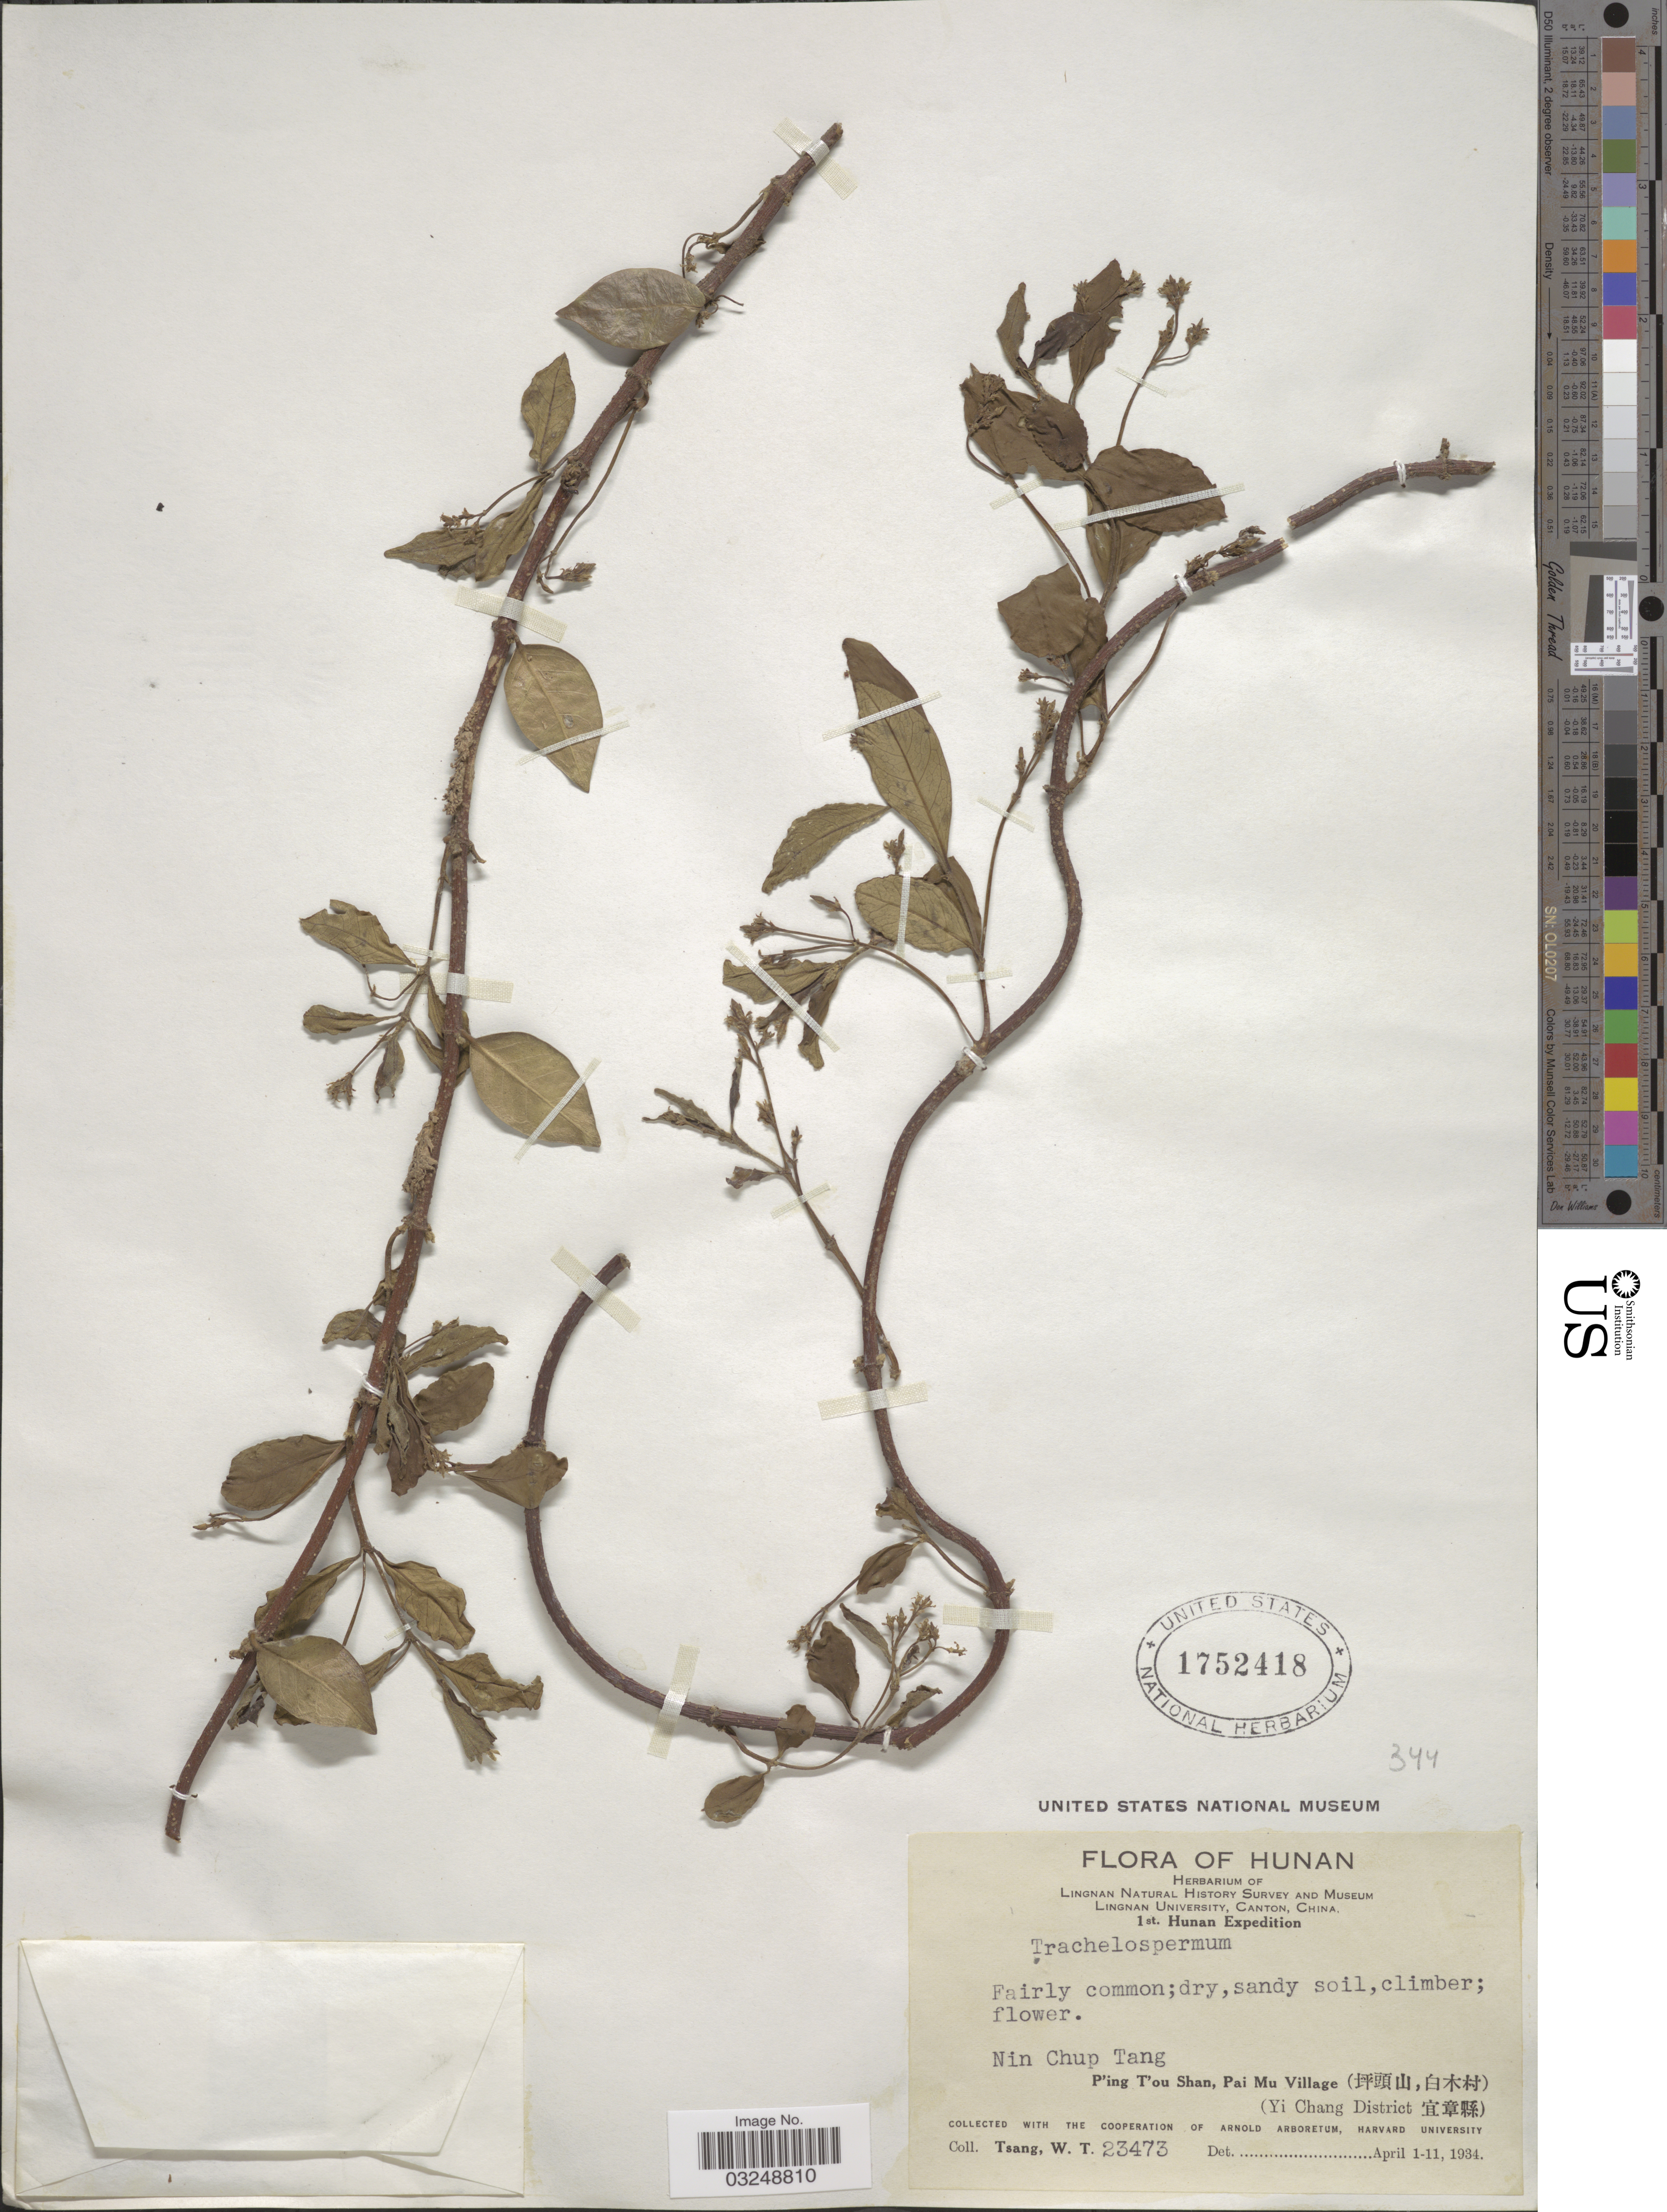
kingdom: Plantae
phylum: Tracheophyta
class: Magnoliopsida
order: Gentianales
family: Apocynaceae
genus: Trachelospermum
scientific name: Trachelospermum sp.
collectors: W. T. Tsang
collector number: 23473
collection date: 1934-04-01/1934-04-11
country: China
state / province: Hunan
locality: Nin Chup Tang. P'ing T'ou Shan, Pai Mu Village (X). (Yi Chang District X).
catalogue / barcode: US 1752418